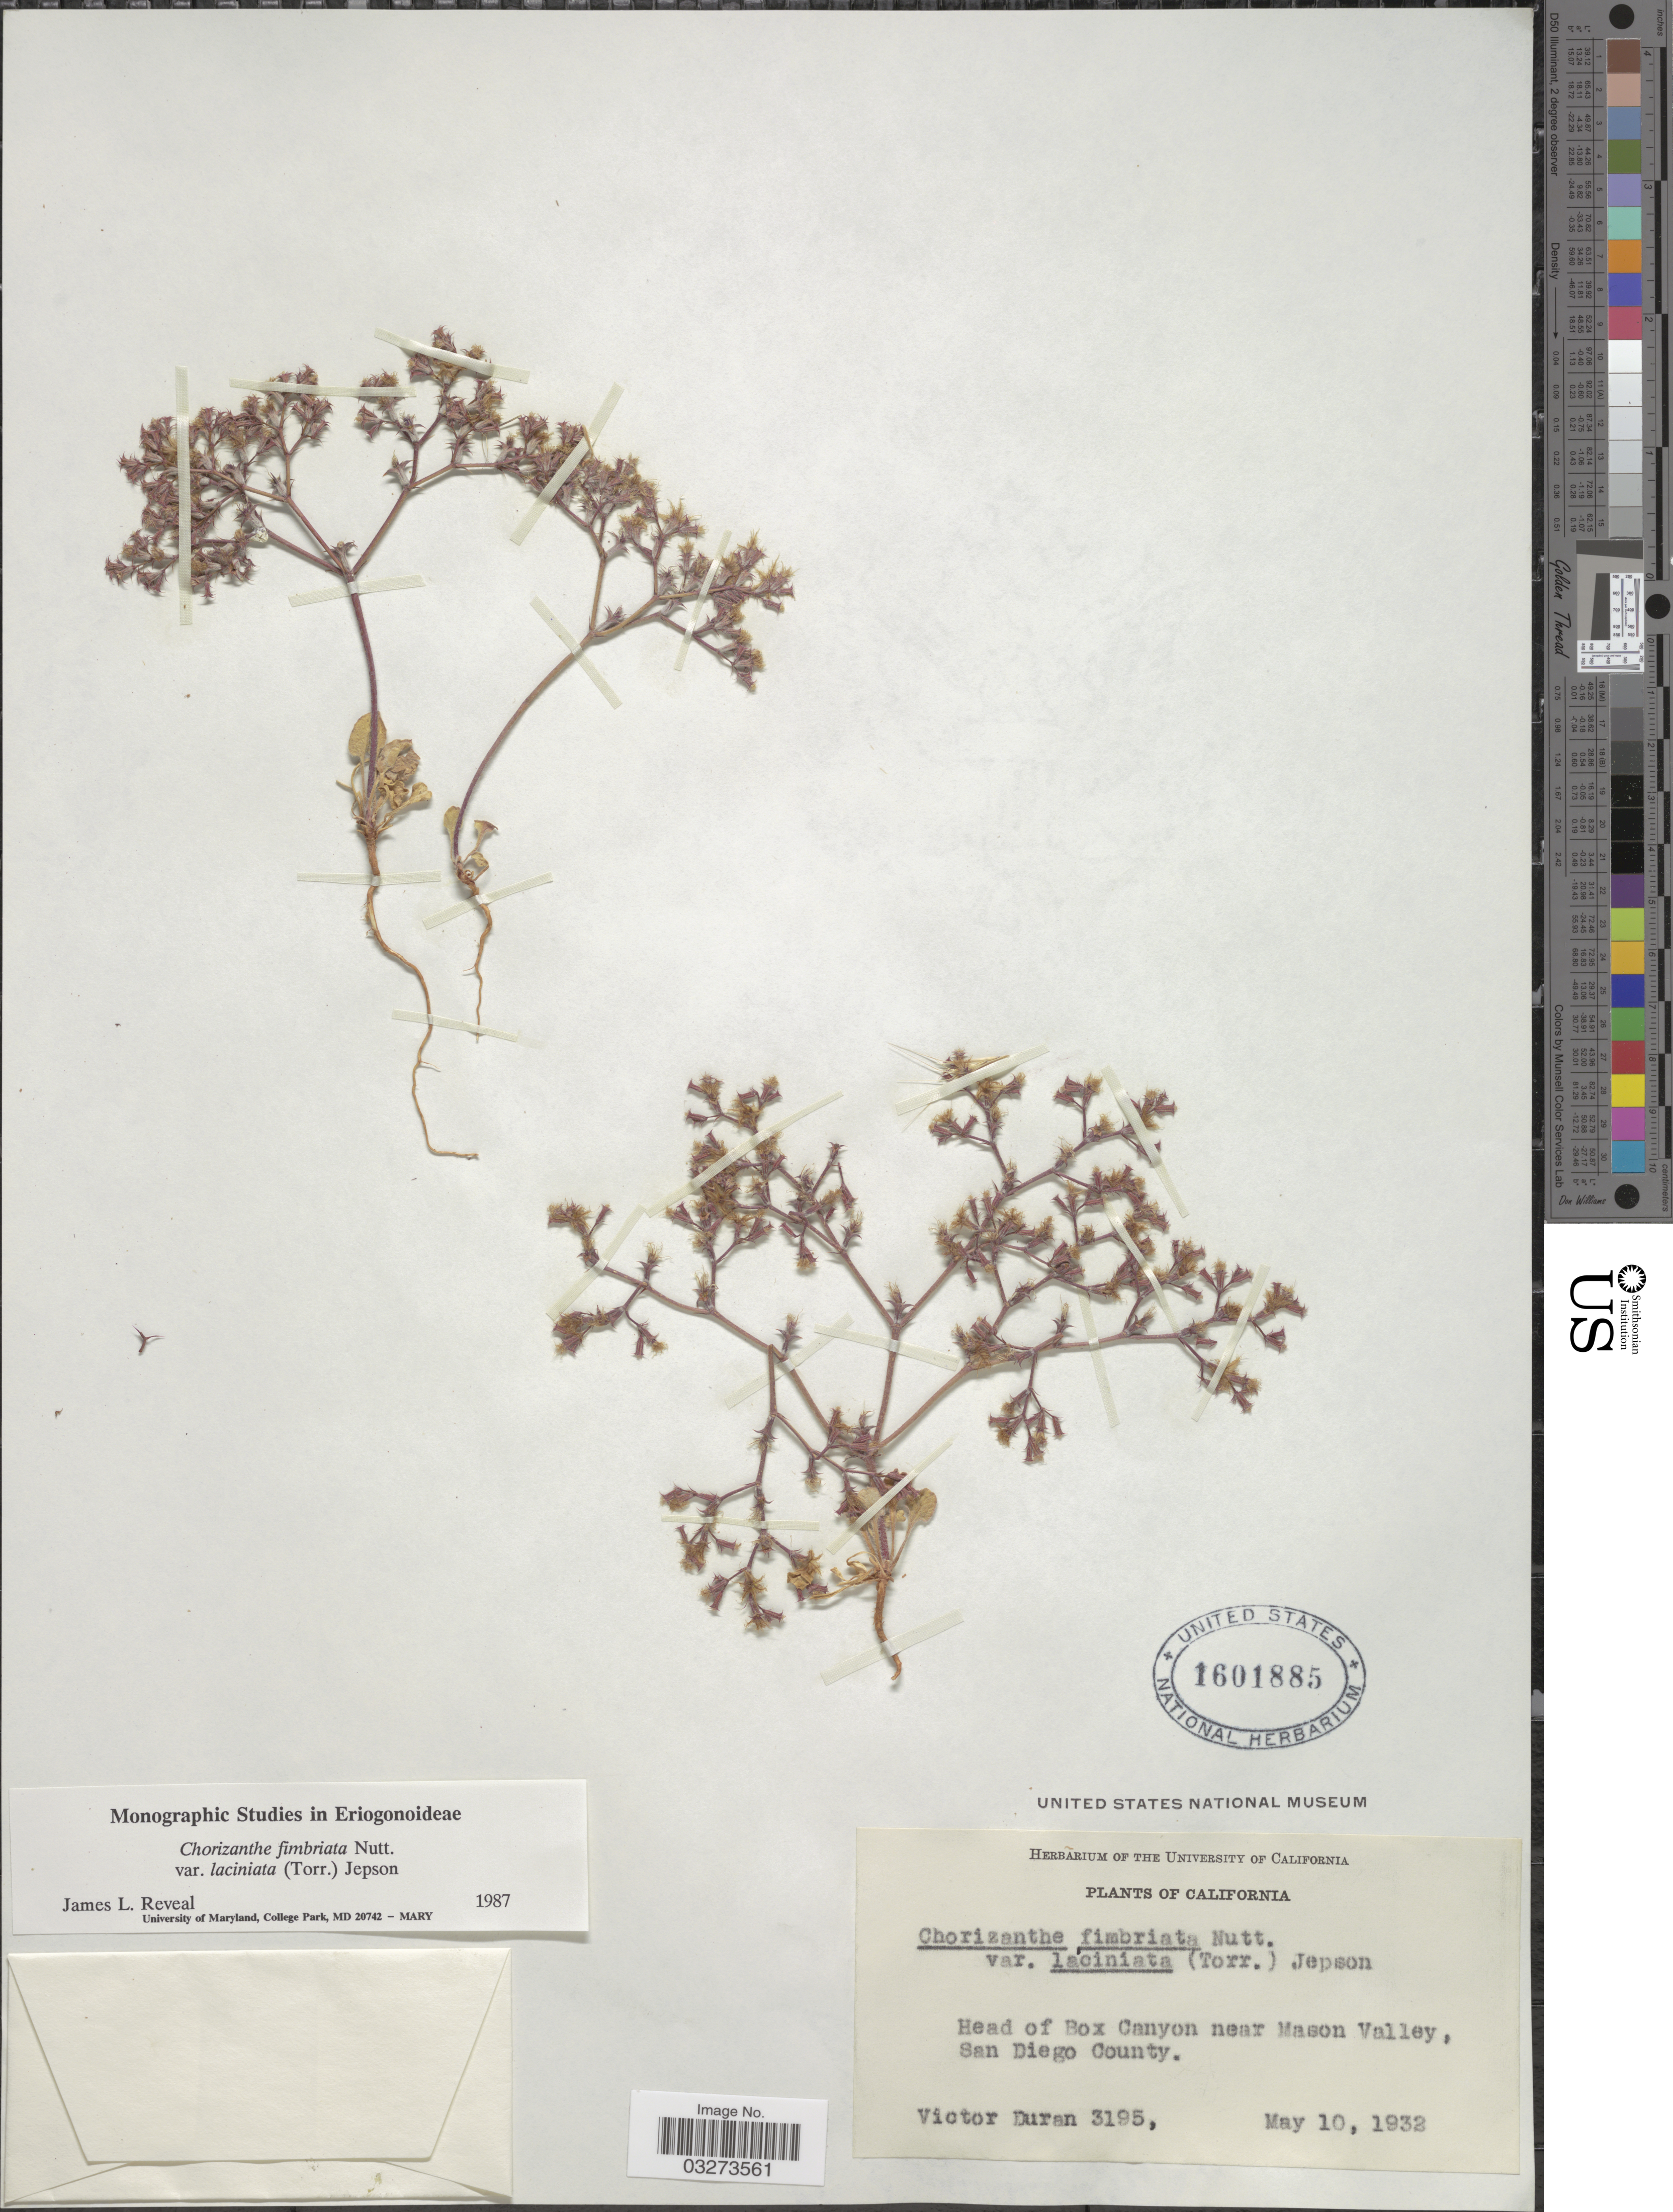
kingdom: Plantae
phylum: Tracheophyta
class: Magnoliopsida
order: Caryophyllales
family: Polygonaceae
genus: Chorizanthe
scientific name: Chorizanthe fimbriata var. laciniata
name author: Nutt.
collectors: V. Duran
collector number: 3195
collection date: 1932-05-10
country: United States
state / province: California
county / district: San Diego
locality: Head of Box Canyon near Mason Valley, San Diego County.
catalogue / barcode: US 1601885